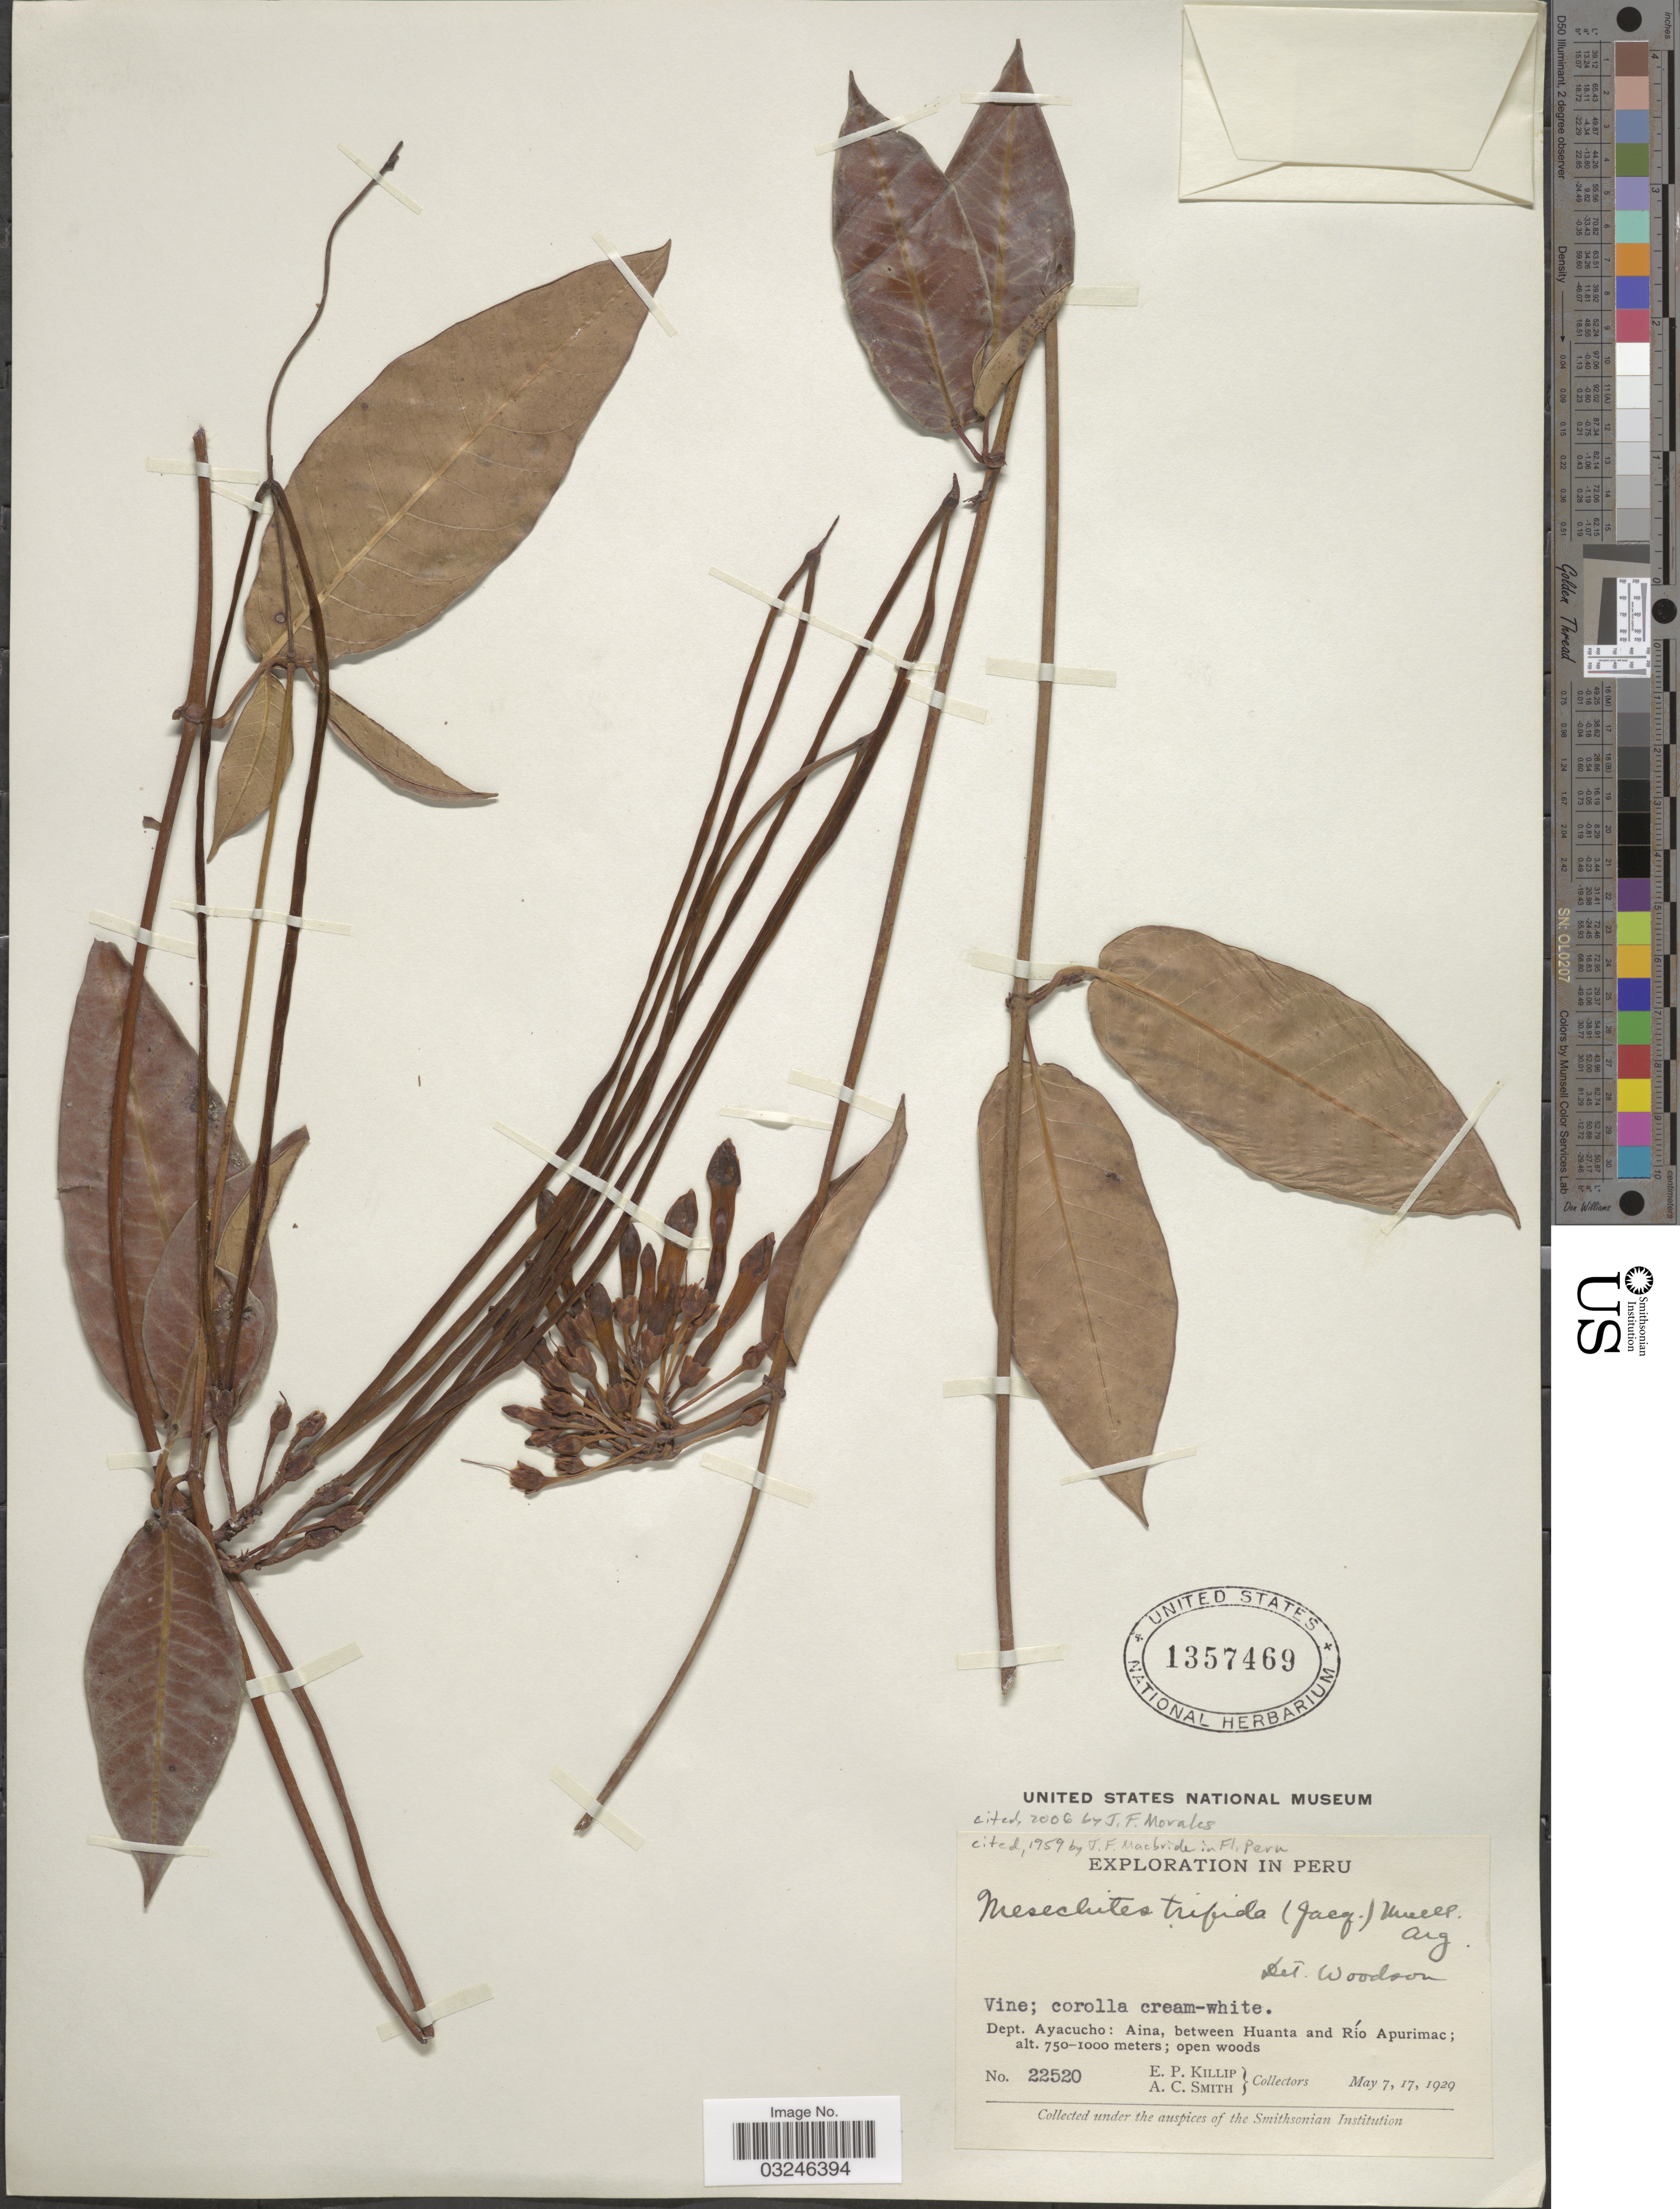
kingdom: Plantae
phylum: Tracheophyta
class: Magnoliopsida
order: Gentianales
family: Apocynaceae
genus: Mesechites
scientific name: Mesechites trifidus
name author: (Jacq.) Müll. Arg.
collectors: E. P. Killip & A. C. Smith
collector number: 22520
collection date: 1929-05-07/1929-05-17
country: Peru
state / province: Ayacucho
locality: Dept. Ayacucho: Aina, between Huanta and Río Apurimac.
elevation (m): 750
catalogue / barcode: US 1357469